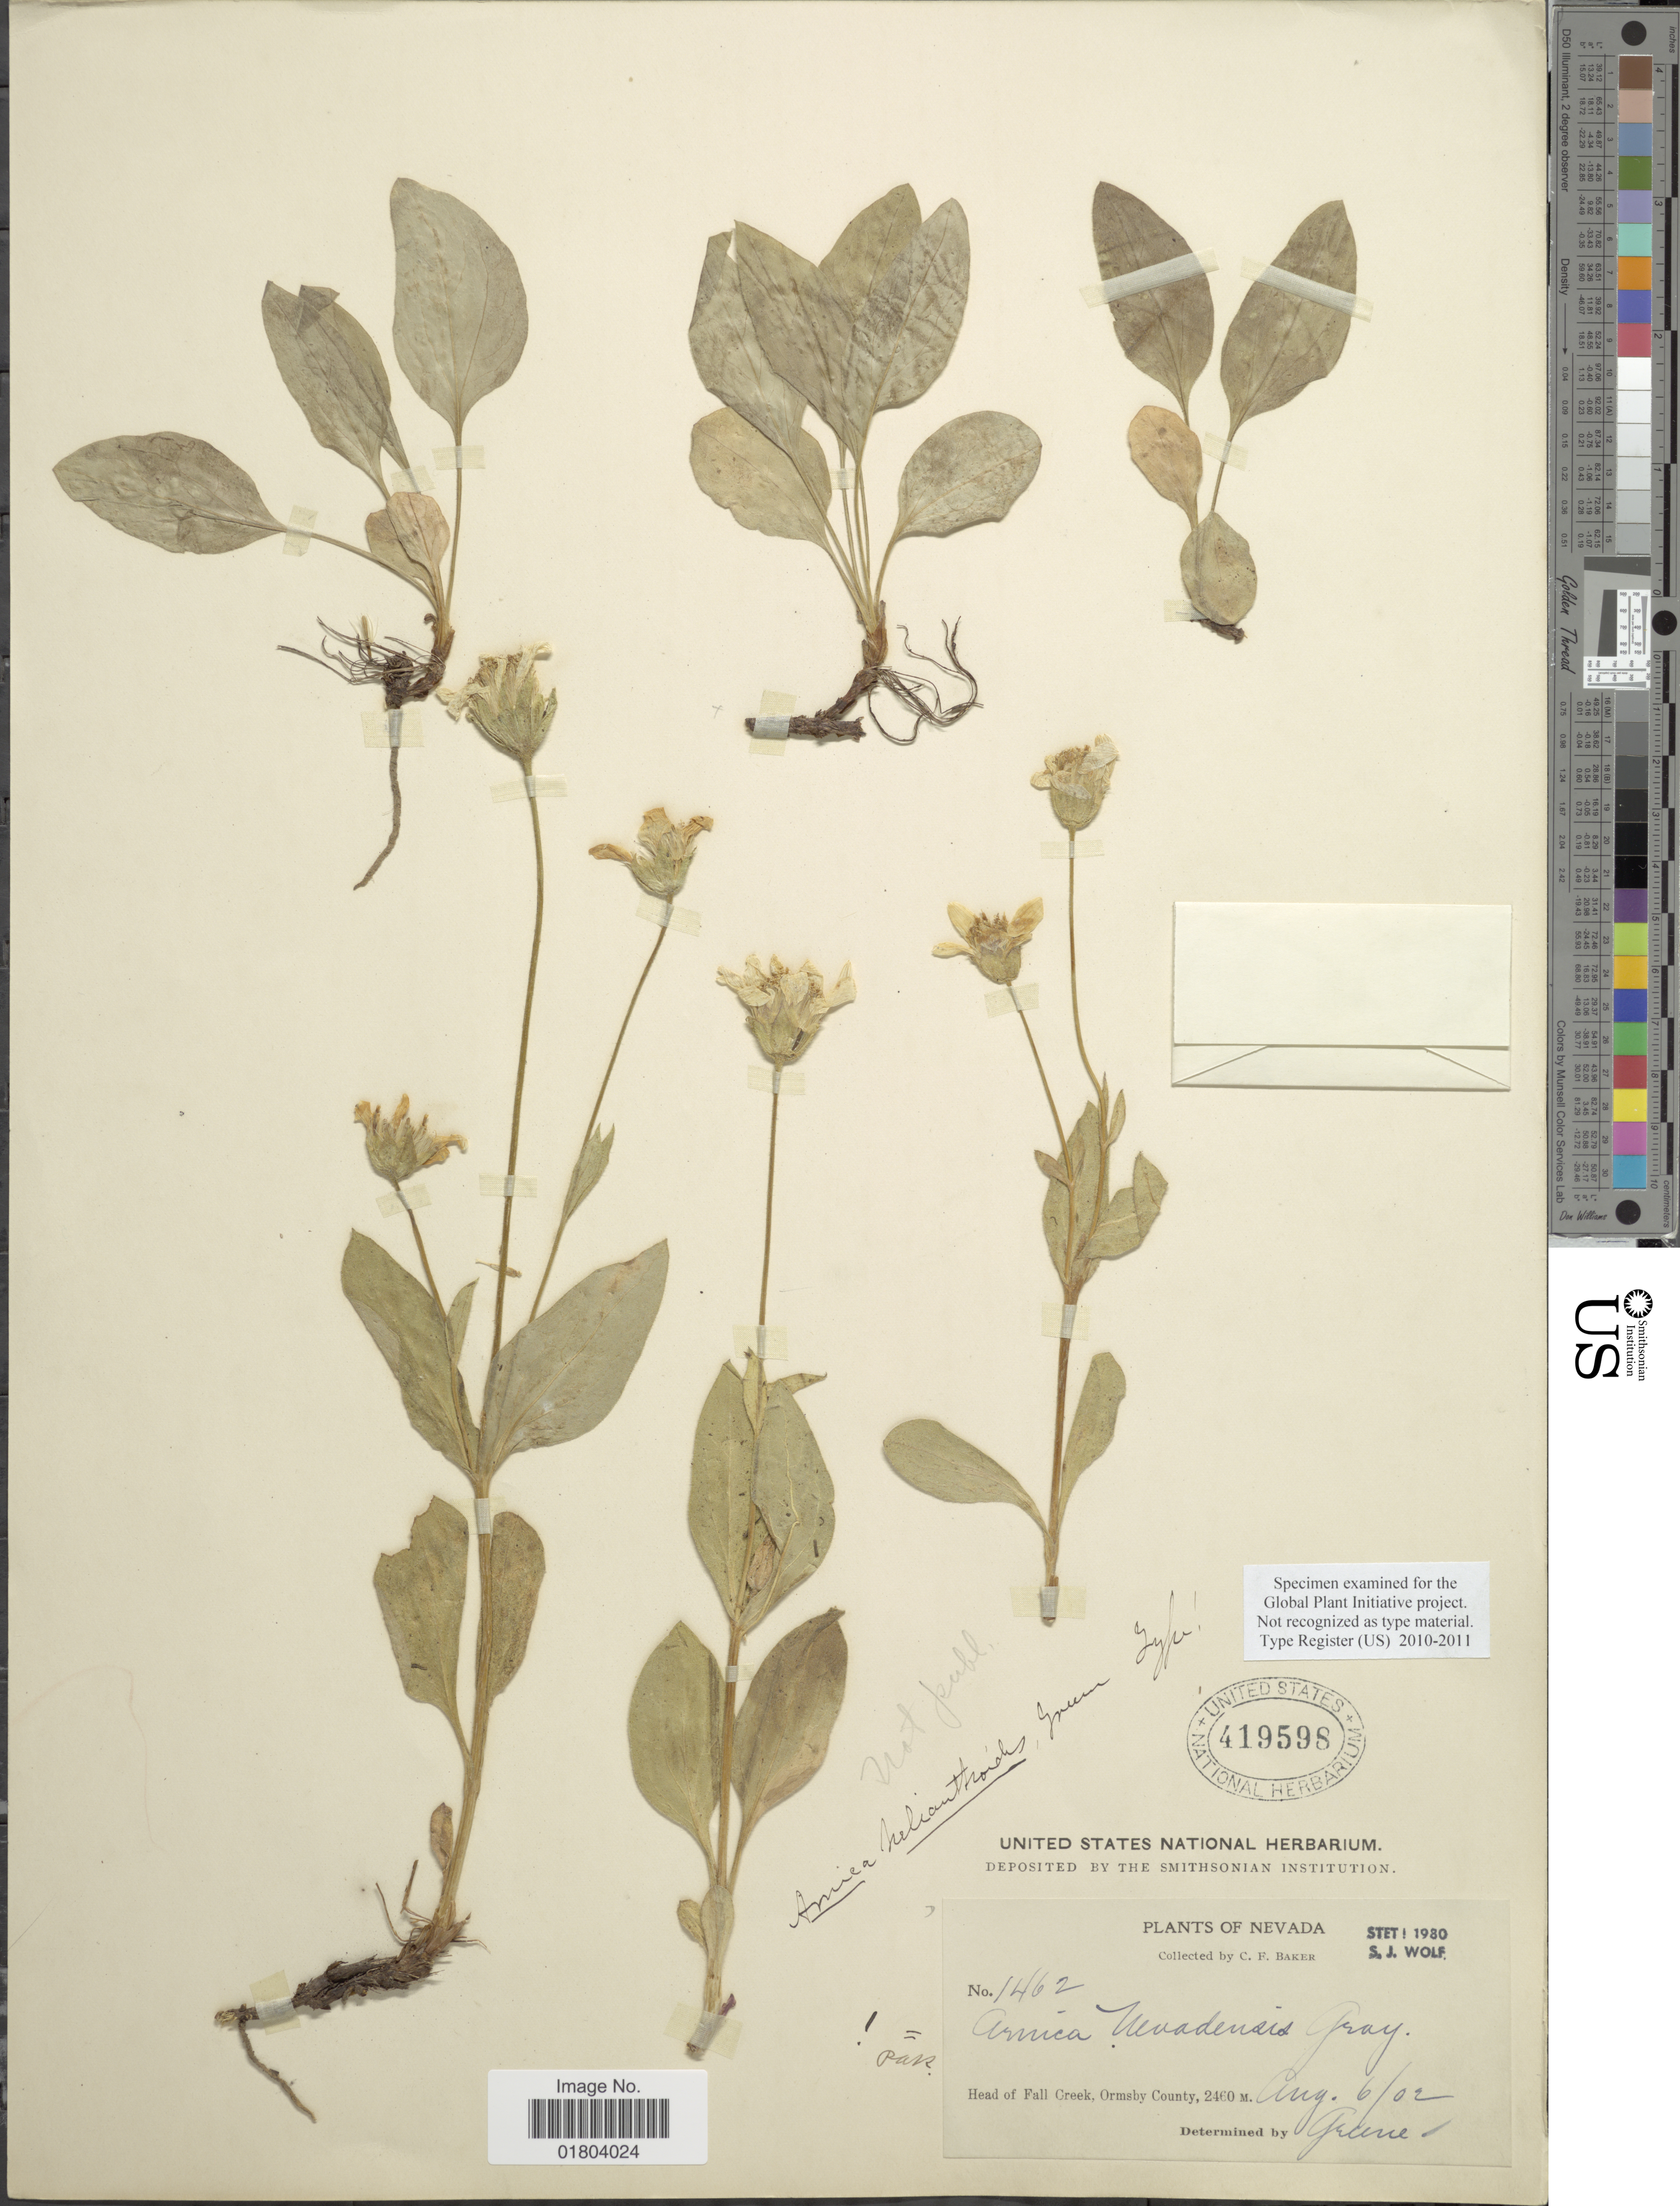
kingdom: Plantae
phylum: Tracheophyta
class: Magnoliopsida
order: Asterales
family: Asteraceae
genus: Arnica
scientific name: Arnica myriadenia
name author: Piper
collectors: C. F. Baker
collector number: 1462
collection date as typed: Transcribed d/m/y: 6/8/2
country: United States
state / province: Nevada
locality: Head of Fall Creek, Ormsby County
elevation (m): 2460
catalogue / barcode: US 419598